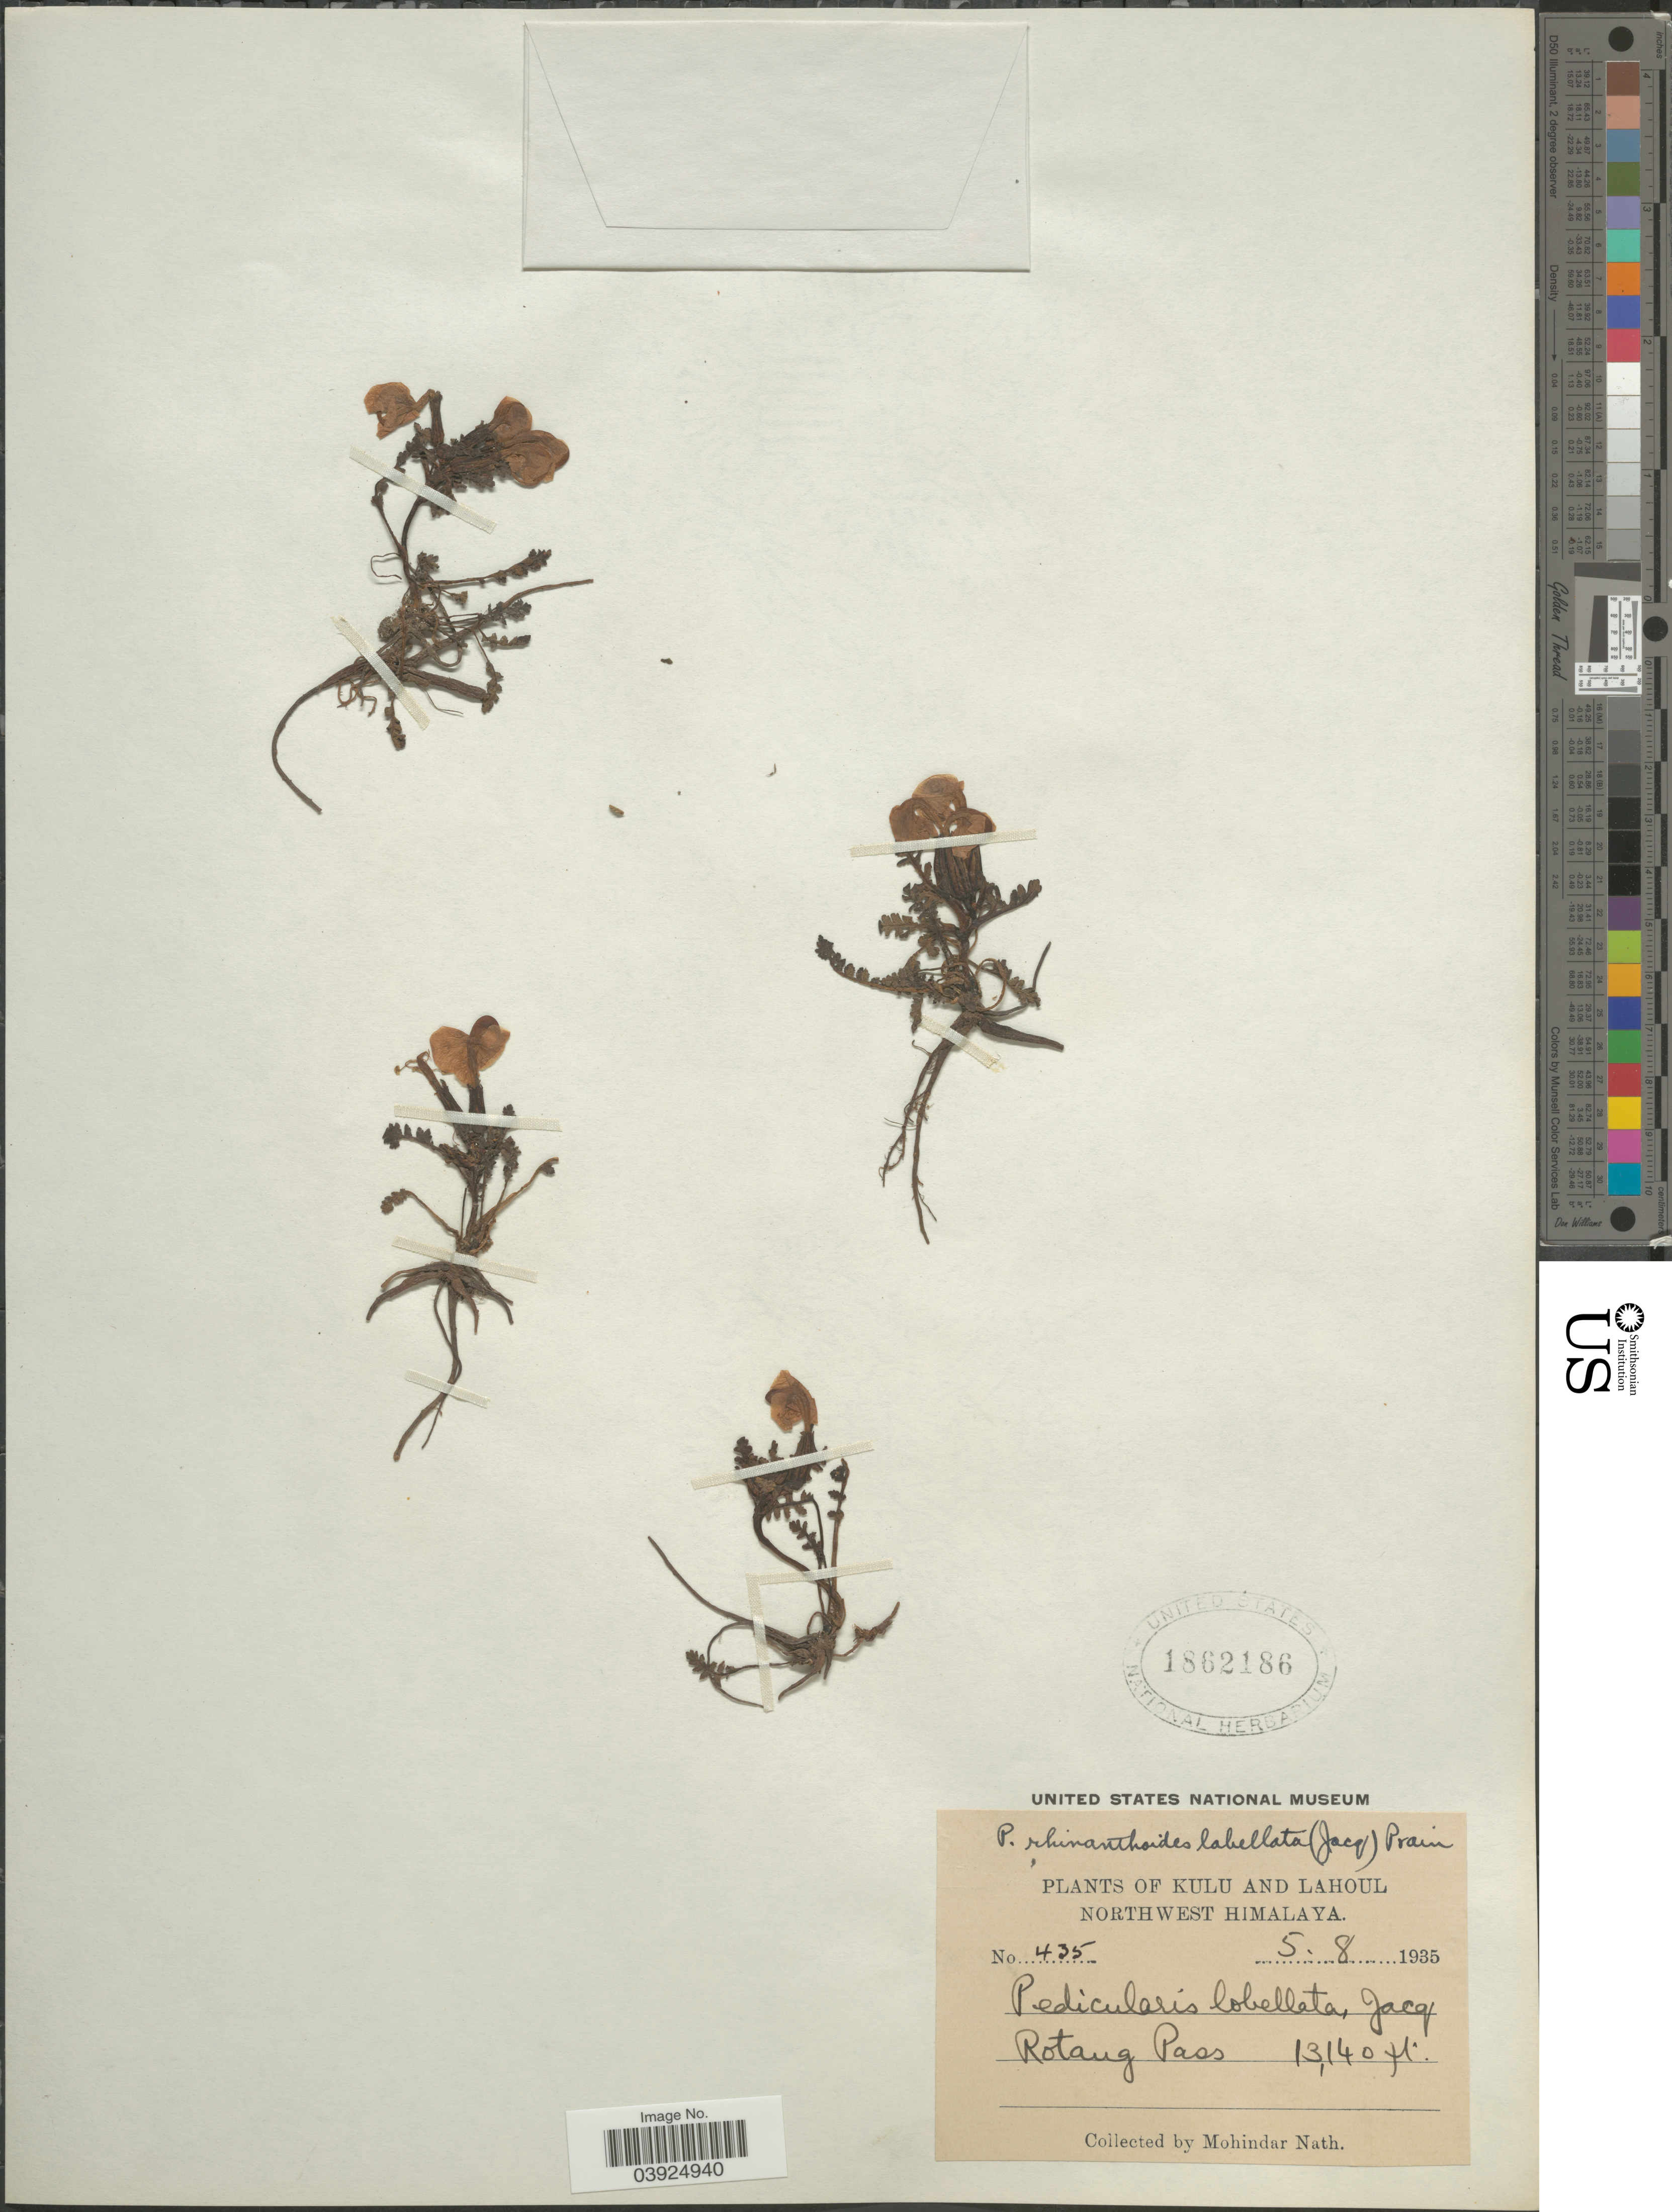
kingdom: Plantae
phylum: Tracheophyta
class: Magnoliopsida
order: Lamiales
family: Orobanchaceae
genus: Pedicularis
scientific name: Pedicularis rhinanthoides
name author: Schrenk ex Fisch. & C.A. Mey.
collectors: M. Nath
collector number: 435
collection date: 1935-08-05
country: India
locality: Kulu and Lahoul. Northwest Himalaya. Rotang Pass.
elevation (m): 4005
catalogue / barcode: US 1862186